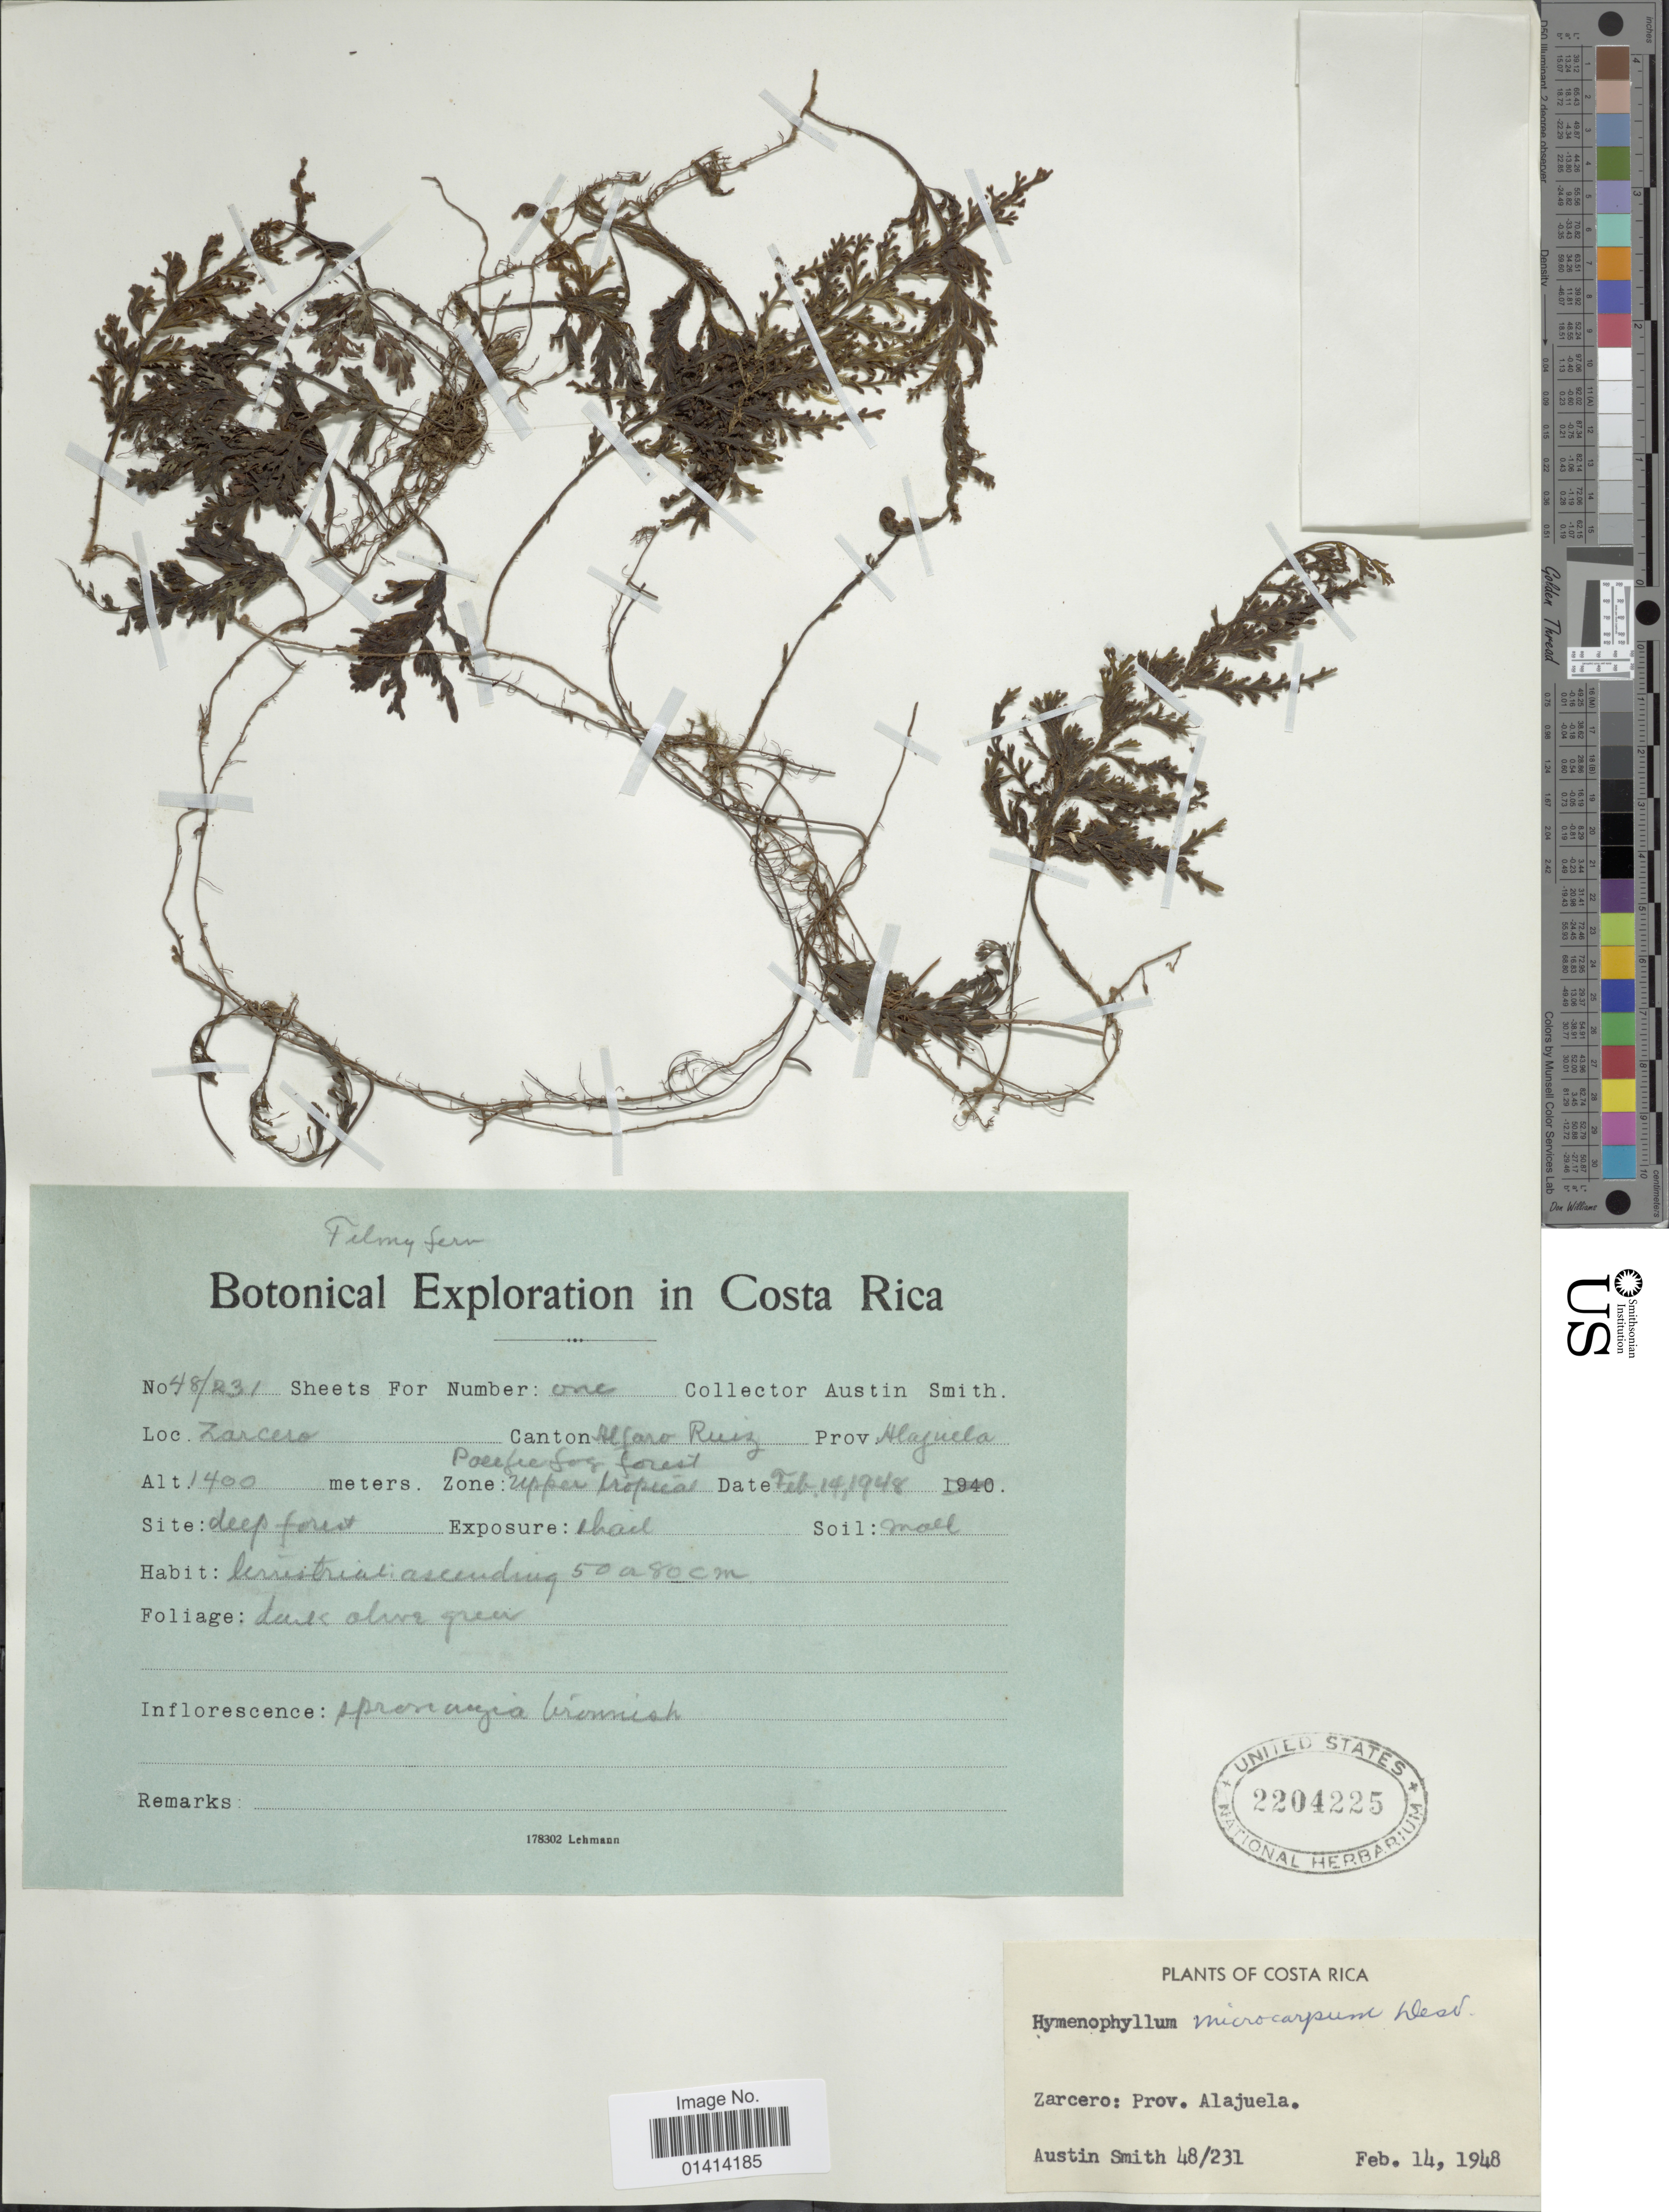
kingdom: Plantae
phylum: Tracheophyta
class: Polypodiopsida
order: Hymenophyllales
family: Hymenophyllaceae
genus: Hymenophyllum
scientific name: Hymenophyllum microcarpum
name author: (Desv.) Lellinger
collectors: Aust P. Smith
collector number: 48/231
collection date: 1948-02-14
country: Costa Rica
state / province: Alajuela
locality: Zarcero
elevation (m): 1400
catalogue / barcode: US 2204225